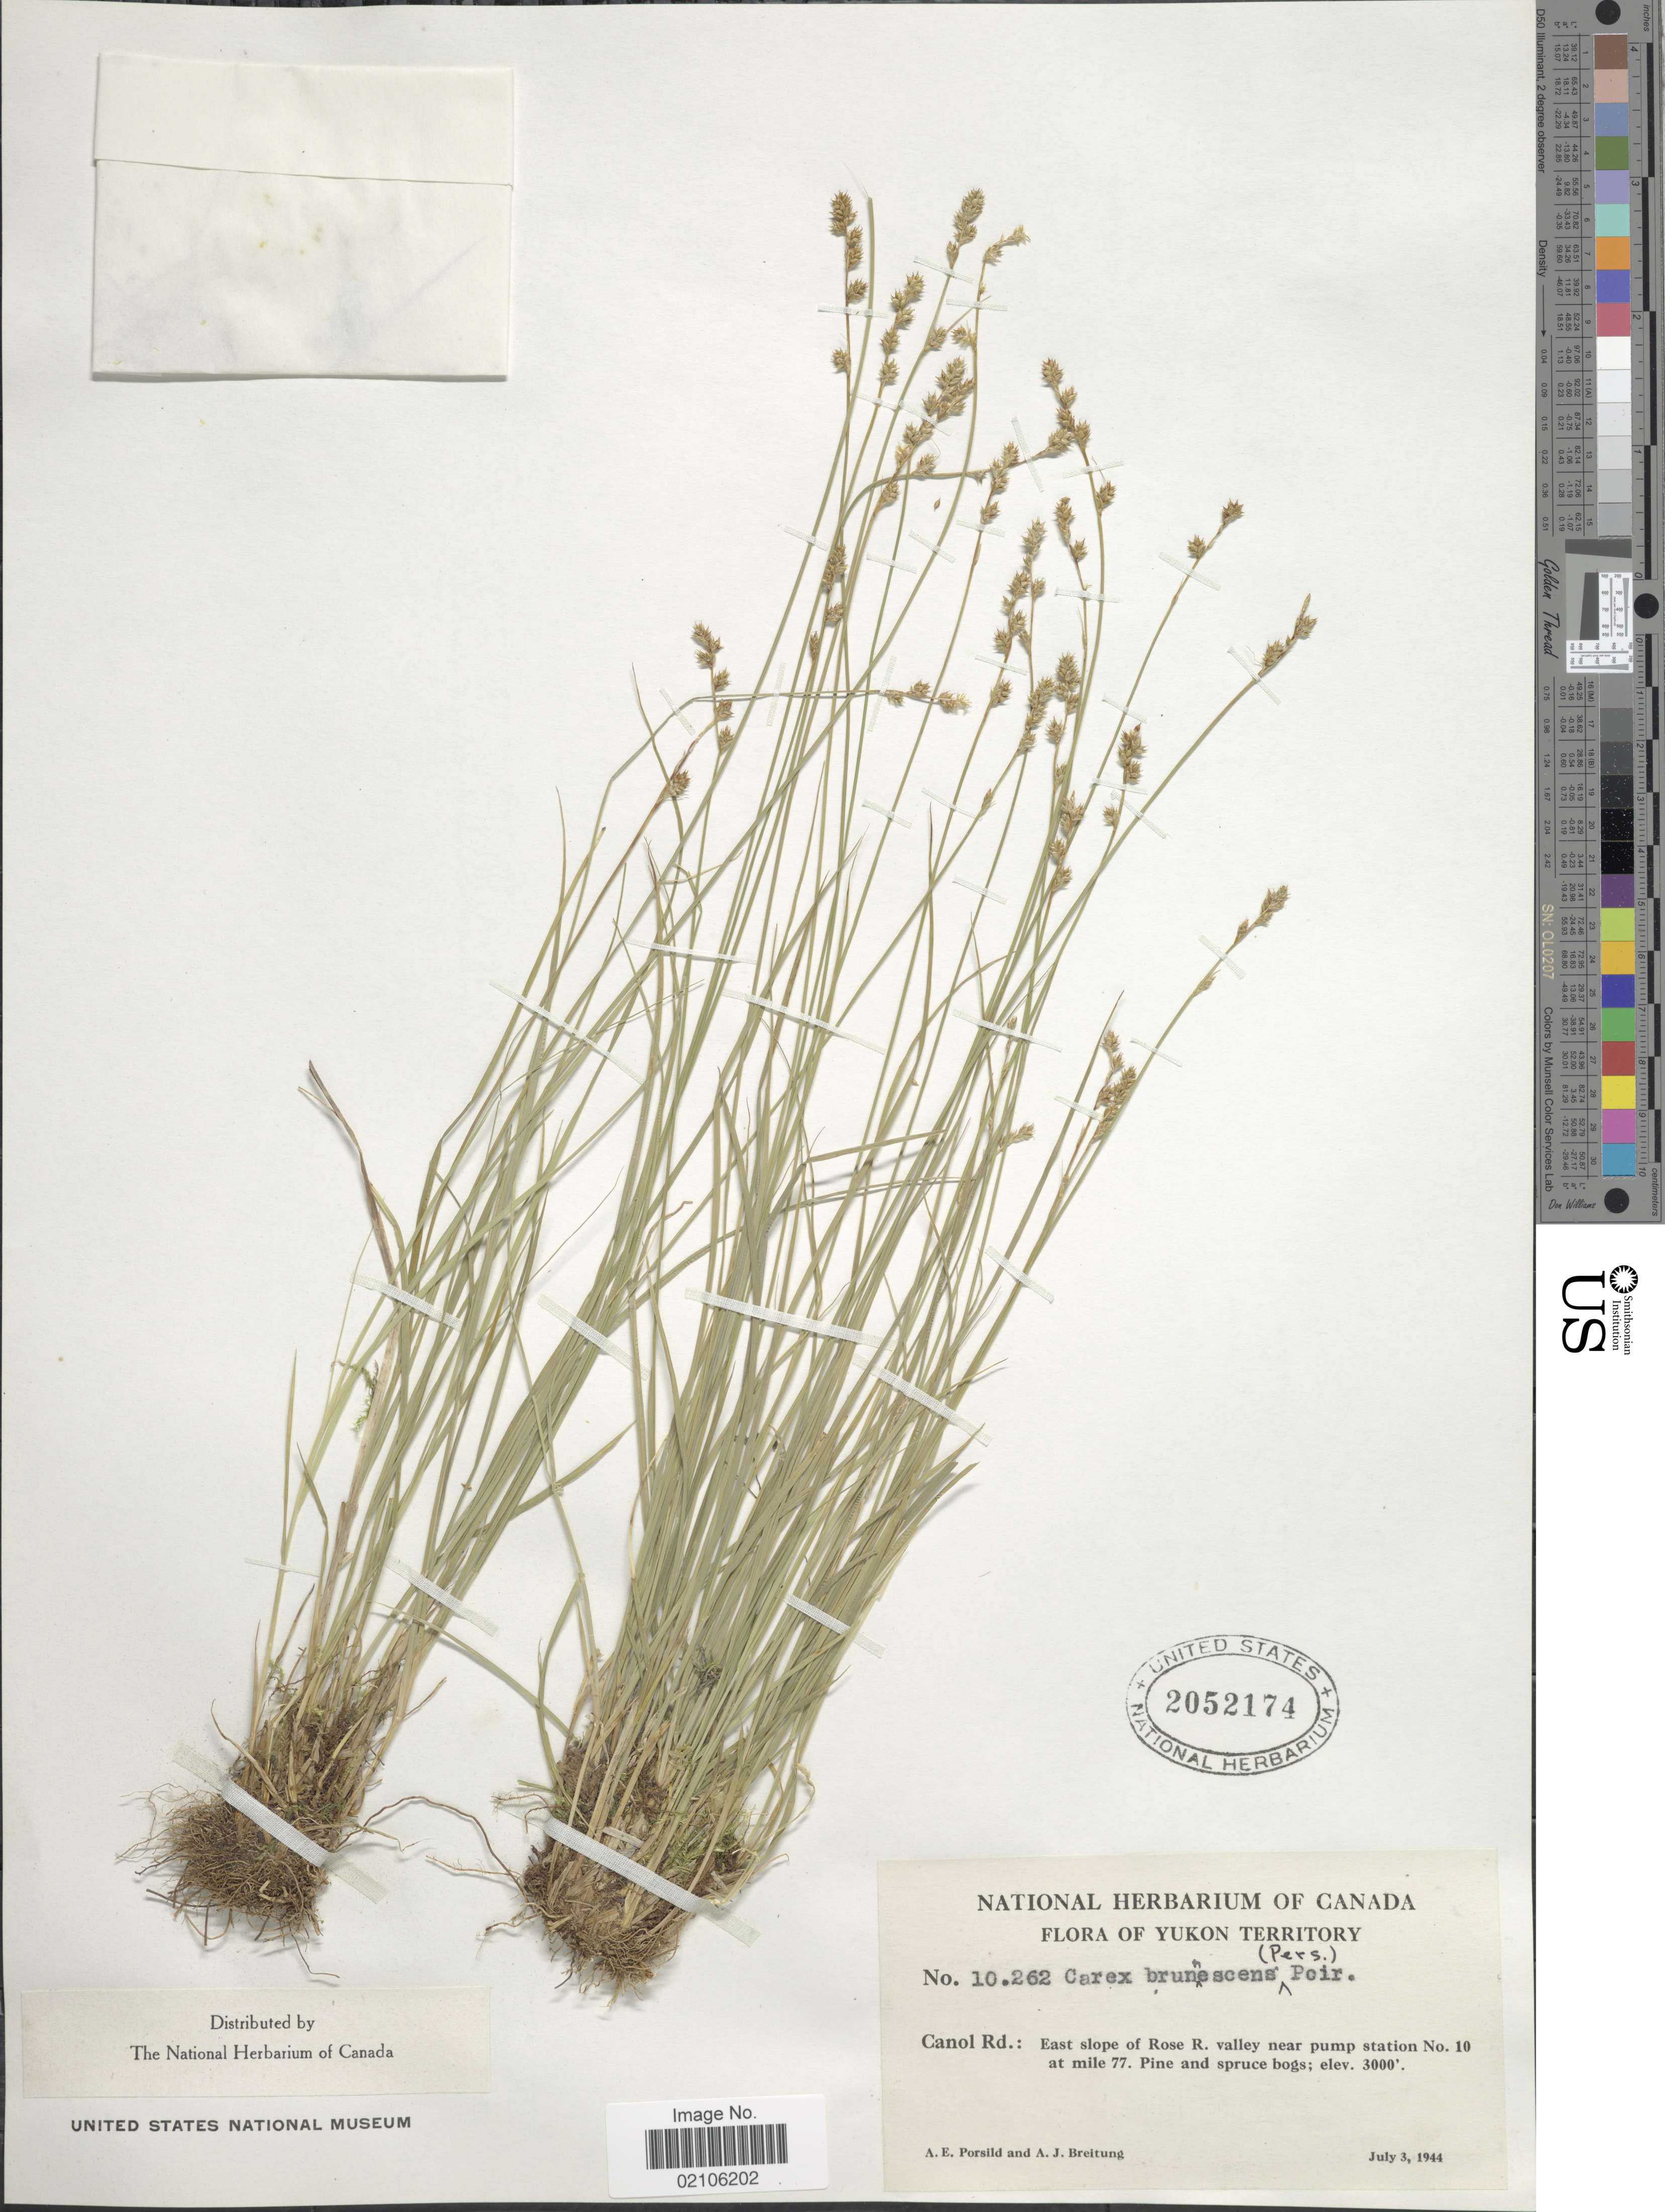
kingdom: Plantae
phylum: Tracheophyta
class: Liliopsida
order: Poales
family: Cyperaceae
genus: Carex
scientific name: Carex brunnescens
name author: (Pers.) Poir.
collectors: A. E. Porsild & A. Breitung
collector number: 10262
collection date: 1944-07-03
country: Canada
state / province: Yukon Territory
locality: Canol Rd.: east slope of Rose R. valley near pump station no. 10 at mile 77, pine and spruce bogs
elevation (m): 914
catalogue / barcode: US 2052174